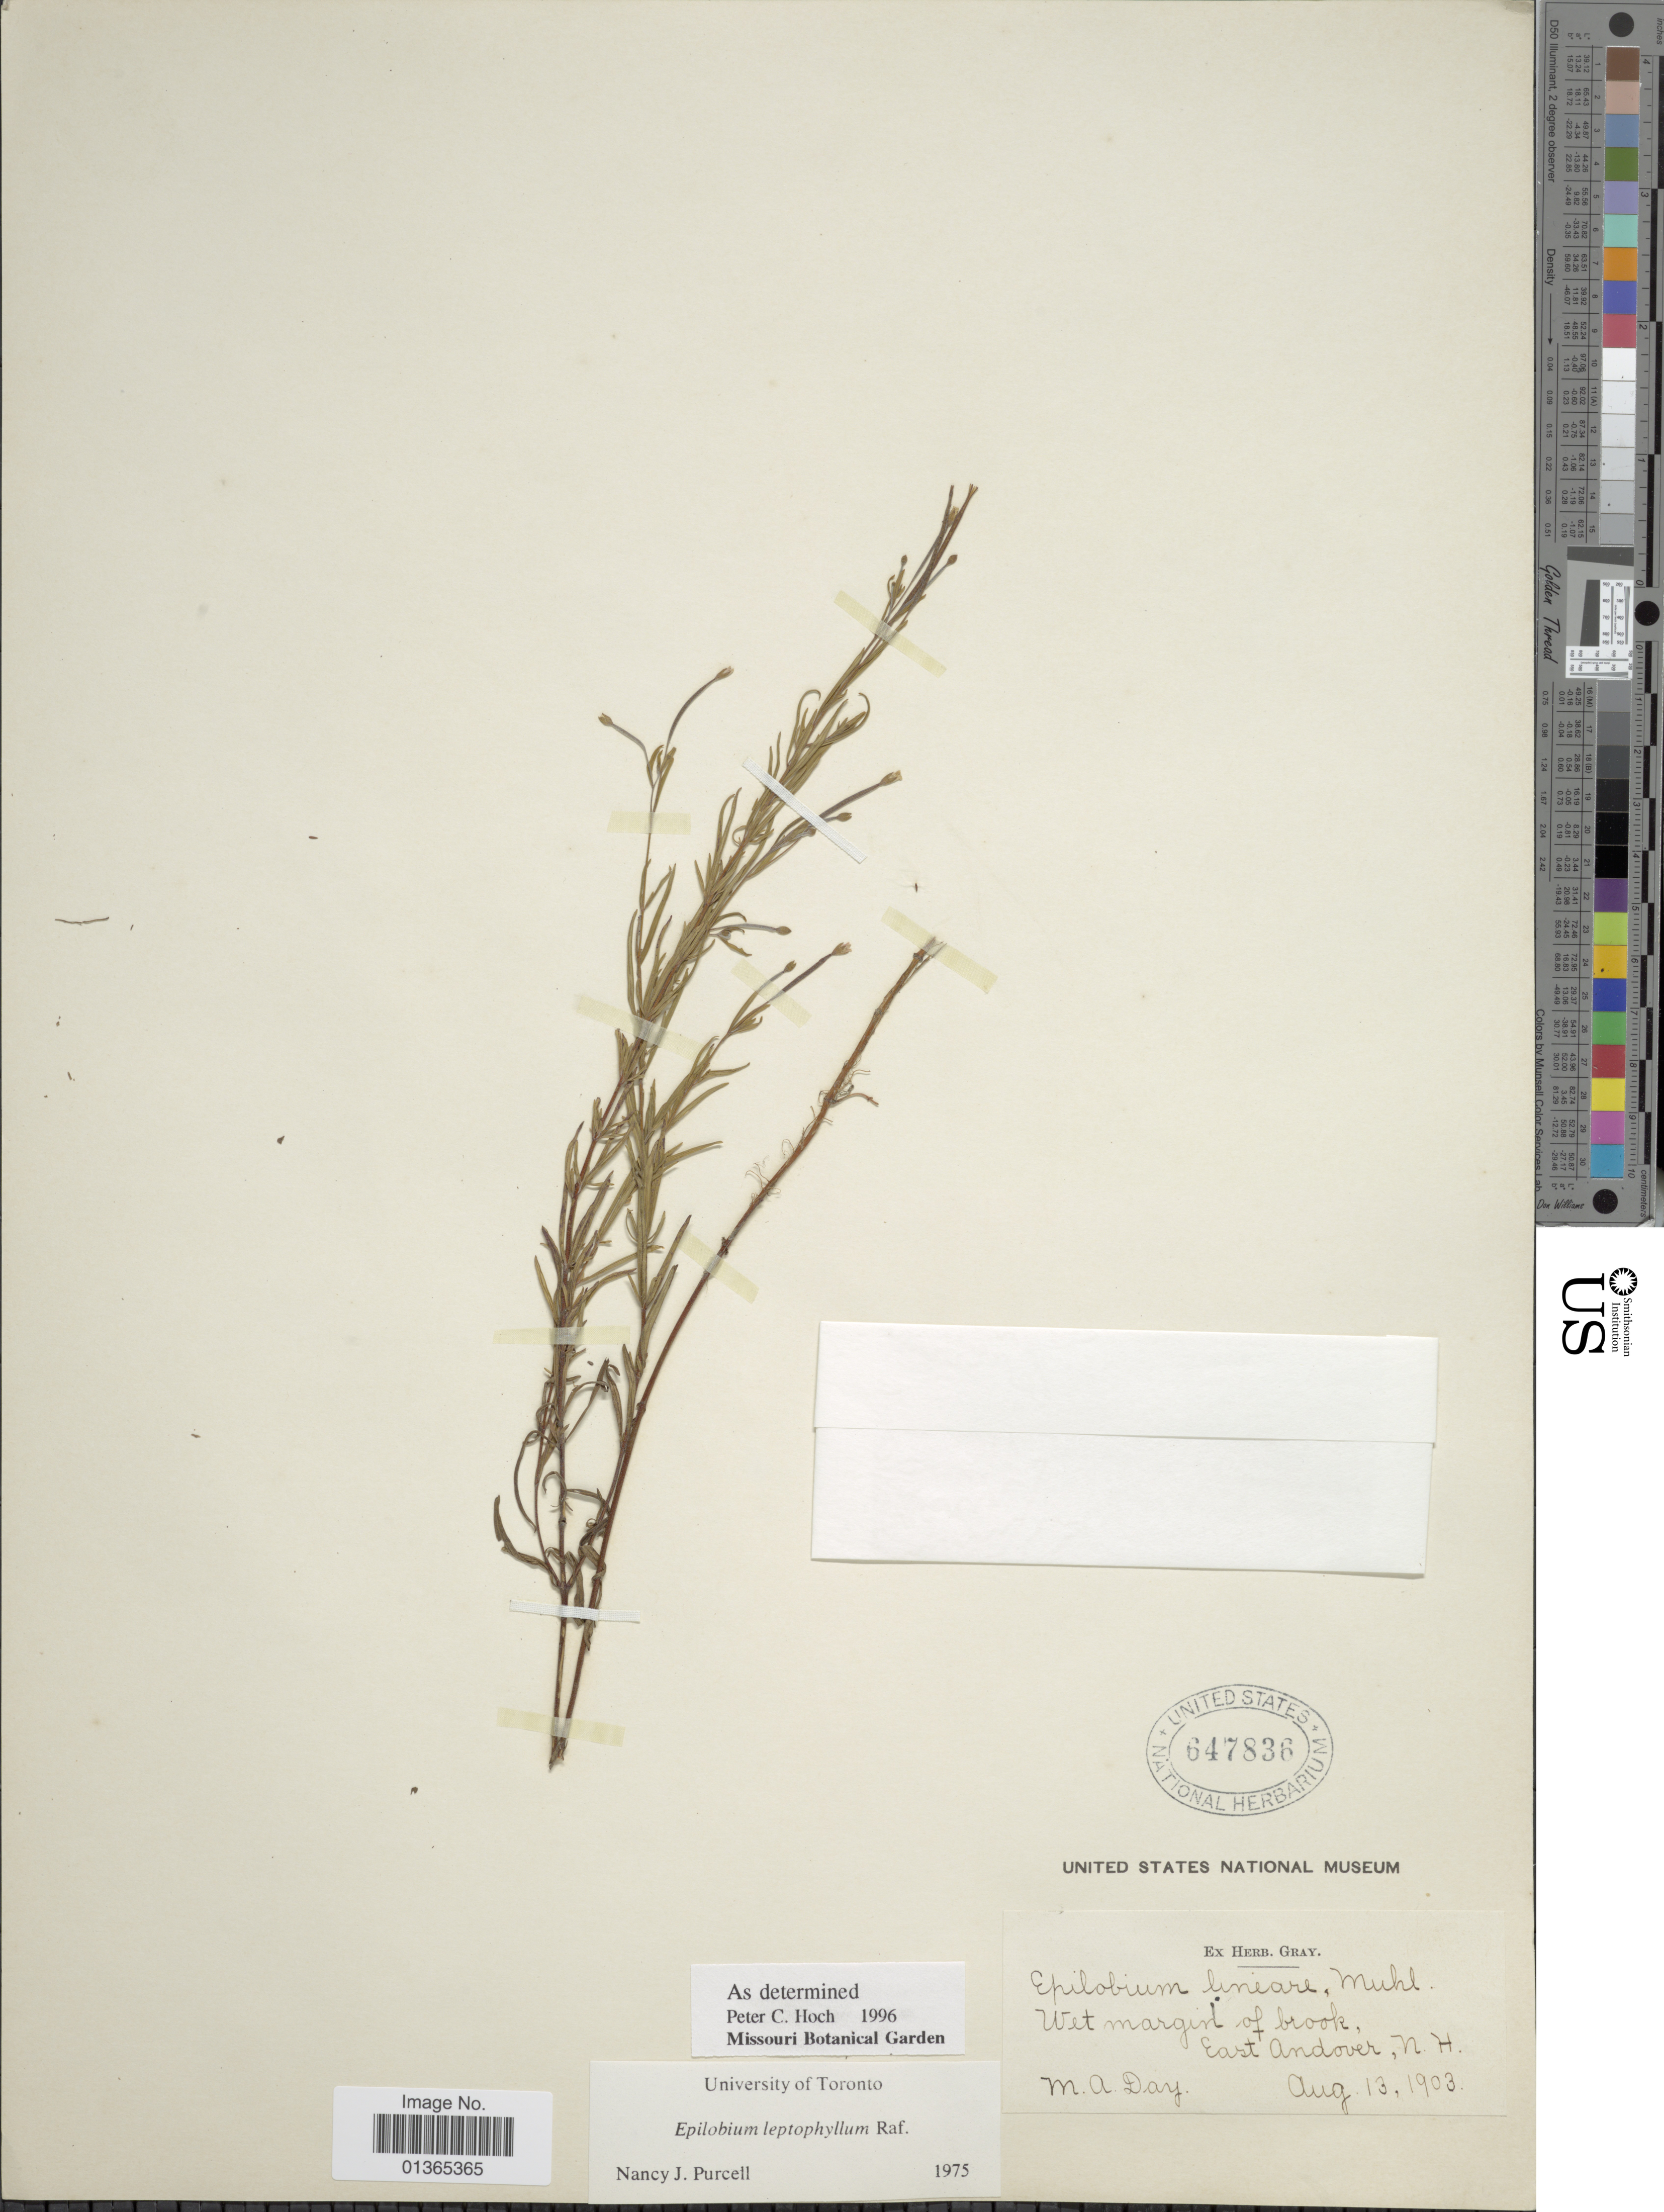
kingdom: Plantae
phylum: Tracheophyta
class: Magnoliopsida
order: Myrtales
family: Onagraceae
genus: Epilobium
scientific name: Epilobium leptophyllum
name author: Raf.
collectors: M. Day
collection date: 1903-08-13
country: United States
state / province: New Hampshire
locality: East Andover.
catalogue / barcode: US 647836